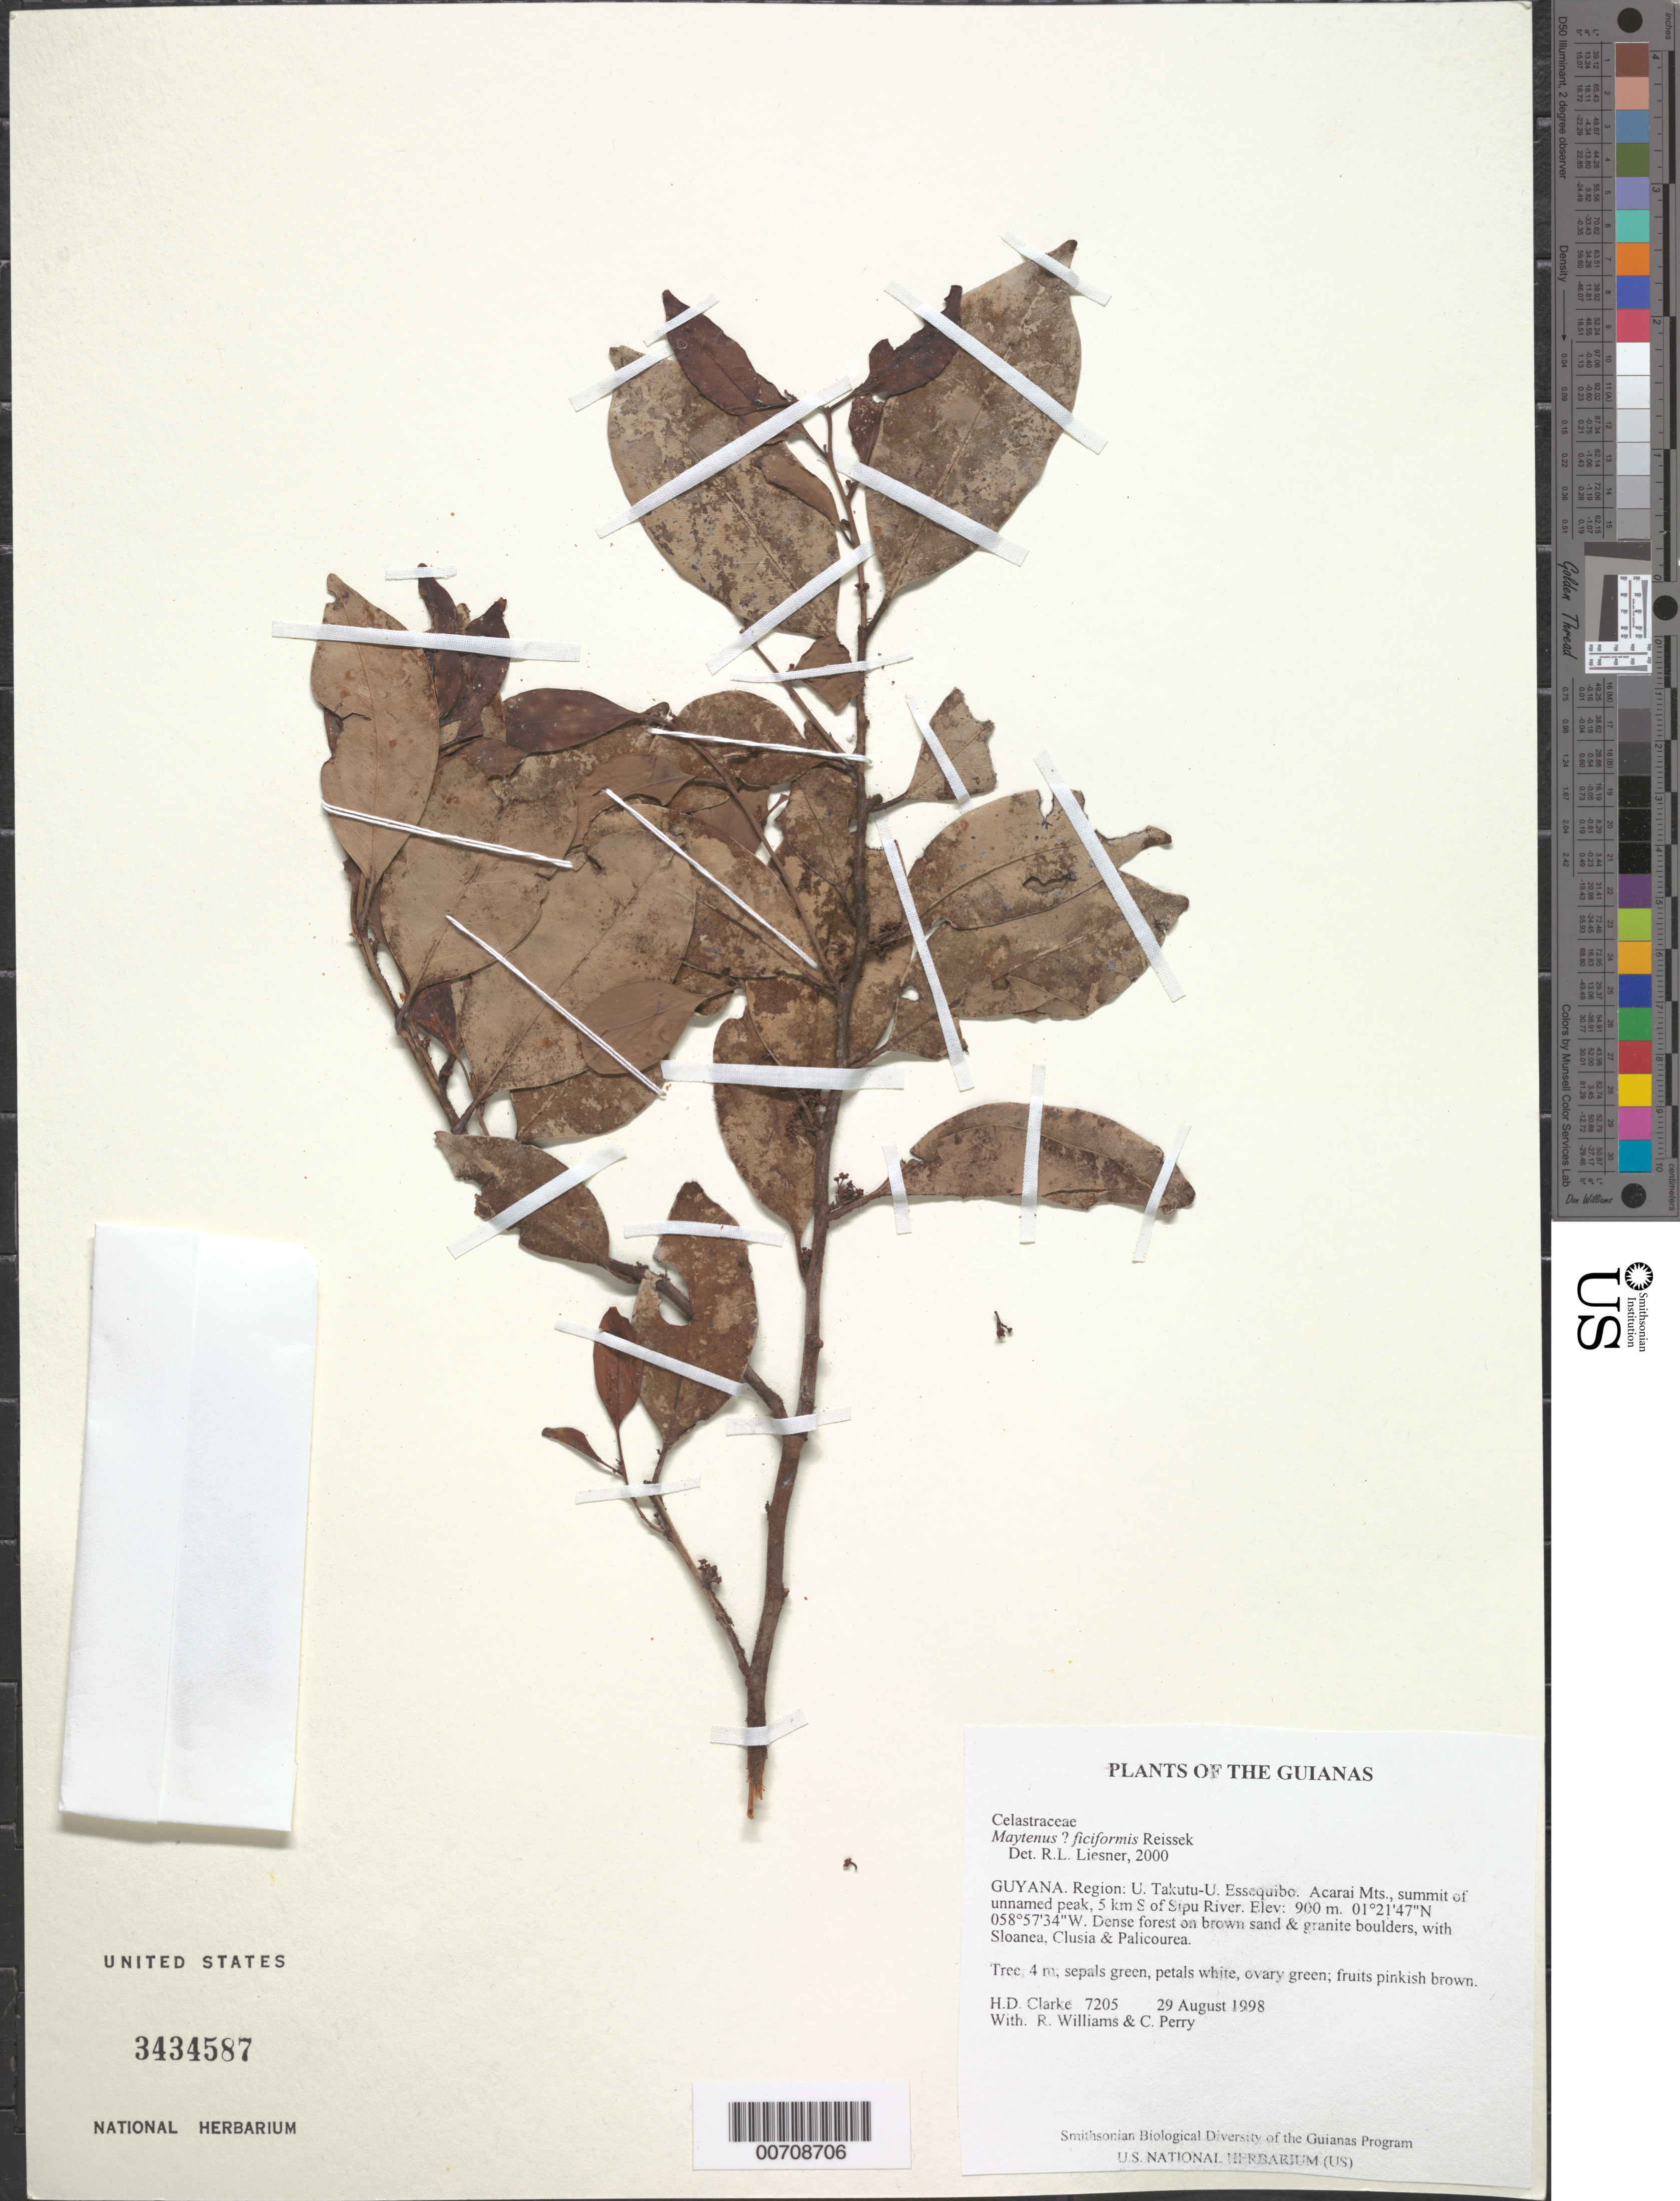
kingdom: Plantae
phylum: Tracheophyta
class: Magnoliopsida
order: Celastrales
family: Celastraceae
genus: Maytenus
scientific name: Maytenus ficiformis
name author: Reissek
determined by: Liesner, R. L.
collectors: H. D. Clarke, R. Williams & C. Perry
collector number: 7205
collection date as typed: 29 August 1998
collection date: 1998-08-29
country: Guyana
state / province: U. Takutu-U. Essequibo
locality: Acarai Mts., summit of unnamed peak, 5 km S of Sipu River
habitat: Dense forest on brown sand & granite boulders, with Sloanea, Clusia & Palicourea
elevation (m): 900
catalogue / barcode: US 3434587